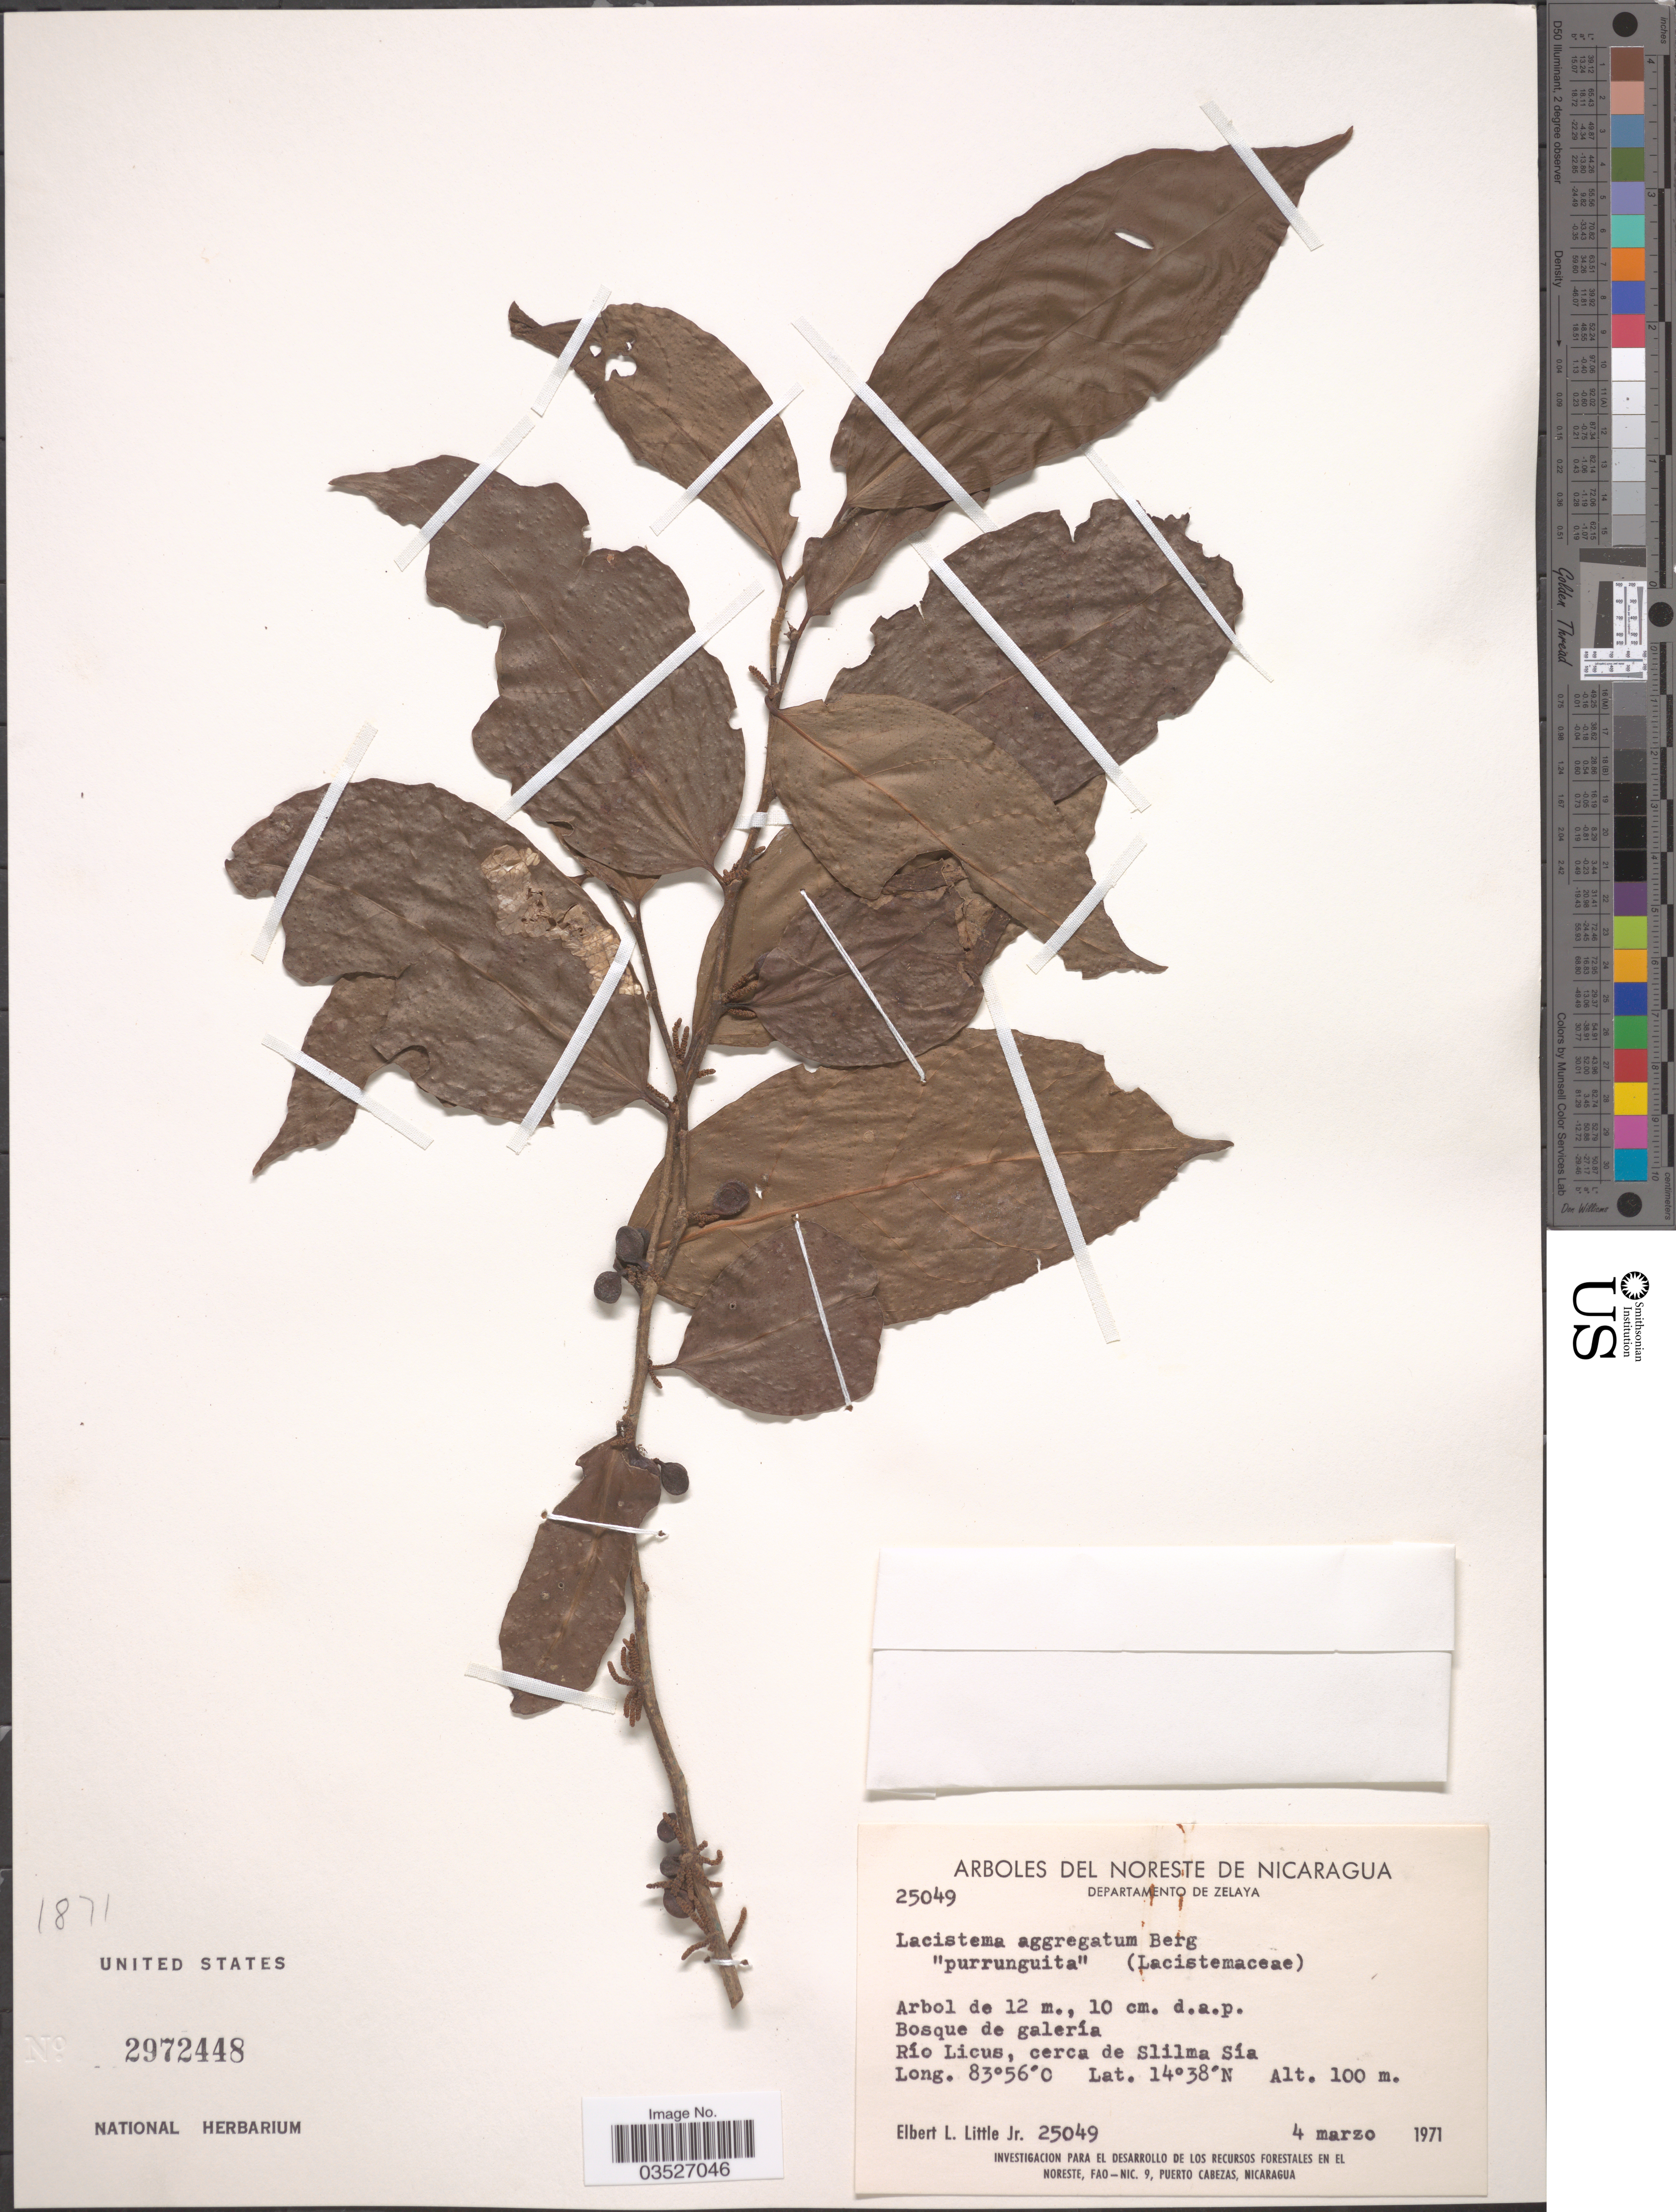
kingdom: Plantae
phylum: Tracheophyta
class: Magnoliopsida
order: Malpighiales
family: Lacistemataceae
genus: Lacistema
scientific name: Lacistema aggregatum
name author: (P.J. Bergius) Rusby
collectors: E. L. Little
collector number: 25049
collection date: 1971-03-04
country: Nicaragua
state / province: Atlántico Norte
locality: Noreste de Nicaragua. Departamento de Nicaragua. Río Licus, cerca de Slilma Sía.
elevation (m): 100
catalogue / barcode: US 2972448